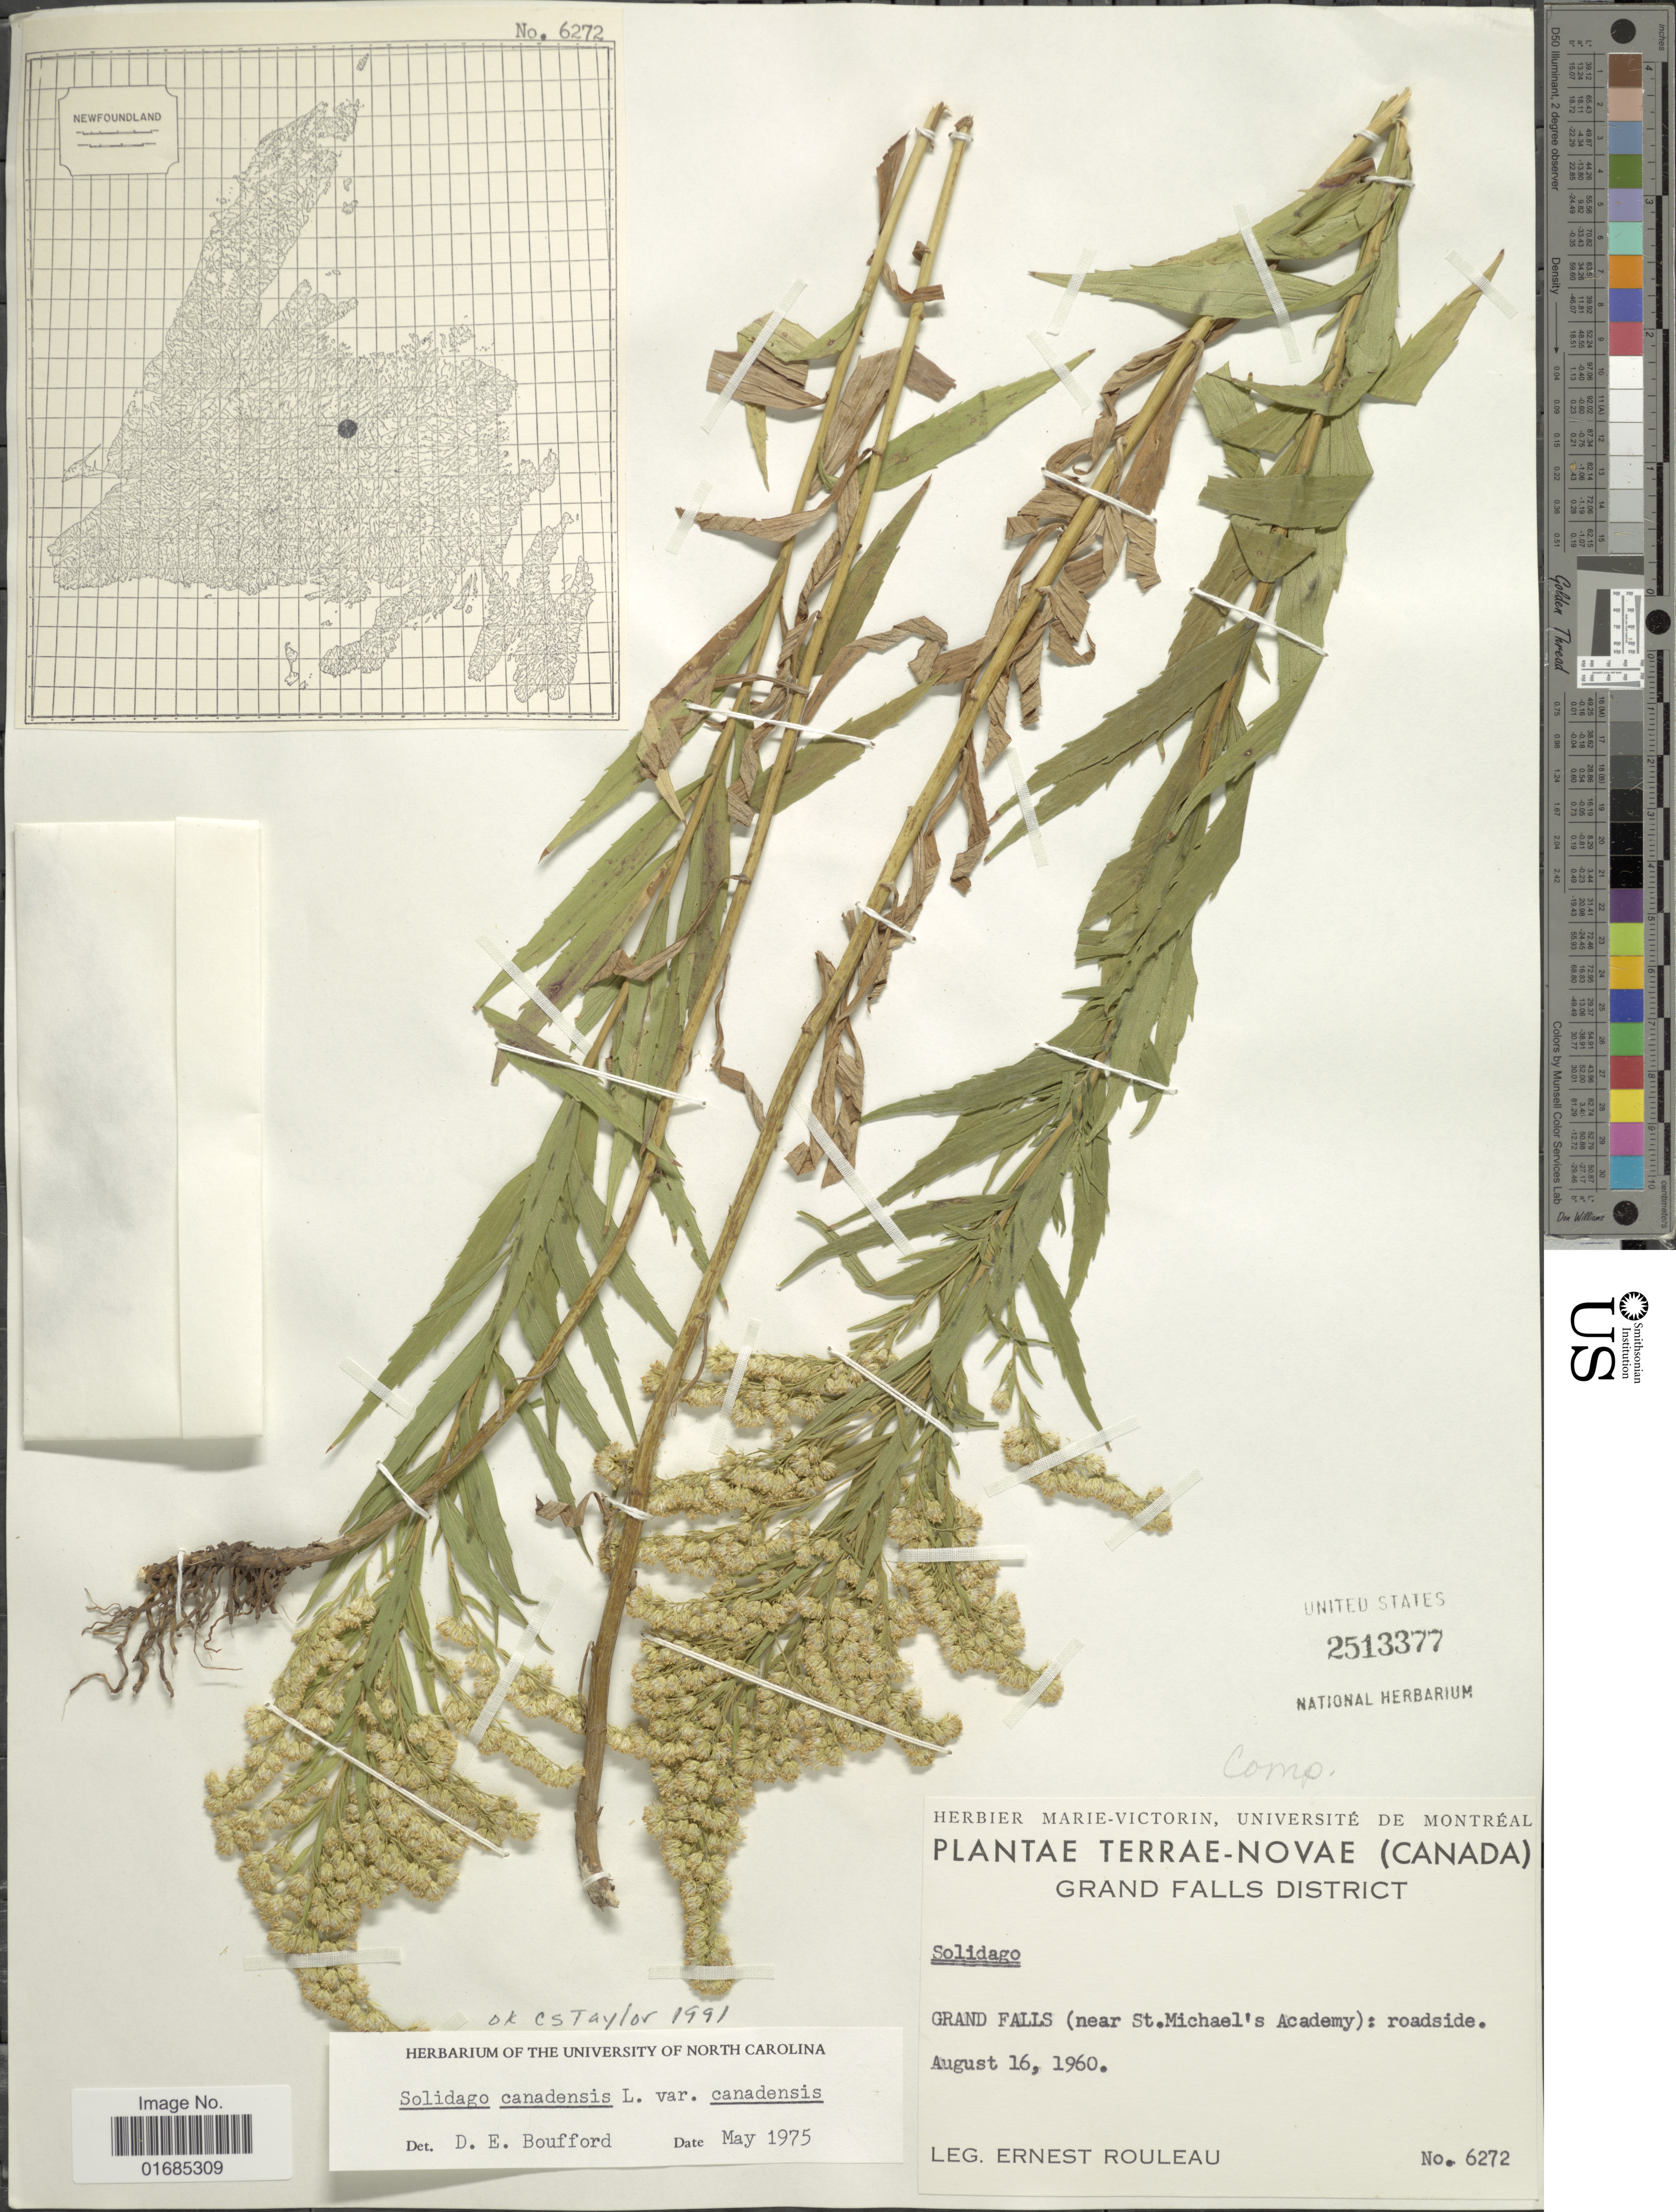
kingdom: Plantae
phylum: Tracheophyta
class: Magnoliopsida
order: Asterales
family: Asteraceae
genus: Solidago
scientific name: Solidago canadensis var. canadensis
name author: L.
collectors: J. Rouleau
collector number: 6272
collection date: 1960-08-16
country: Canada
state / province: Newfoundland and Labrador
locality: Terrae- Novae, Grand Falls District, Grand Falls (near St. Michael's Academy): roadside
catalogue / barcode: US 2513377